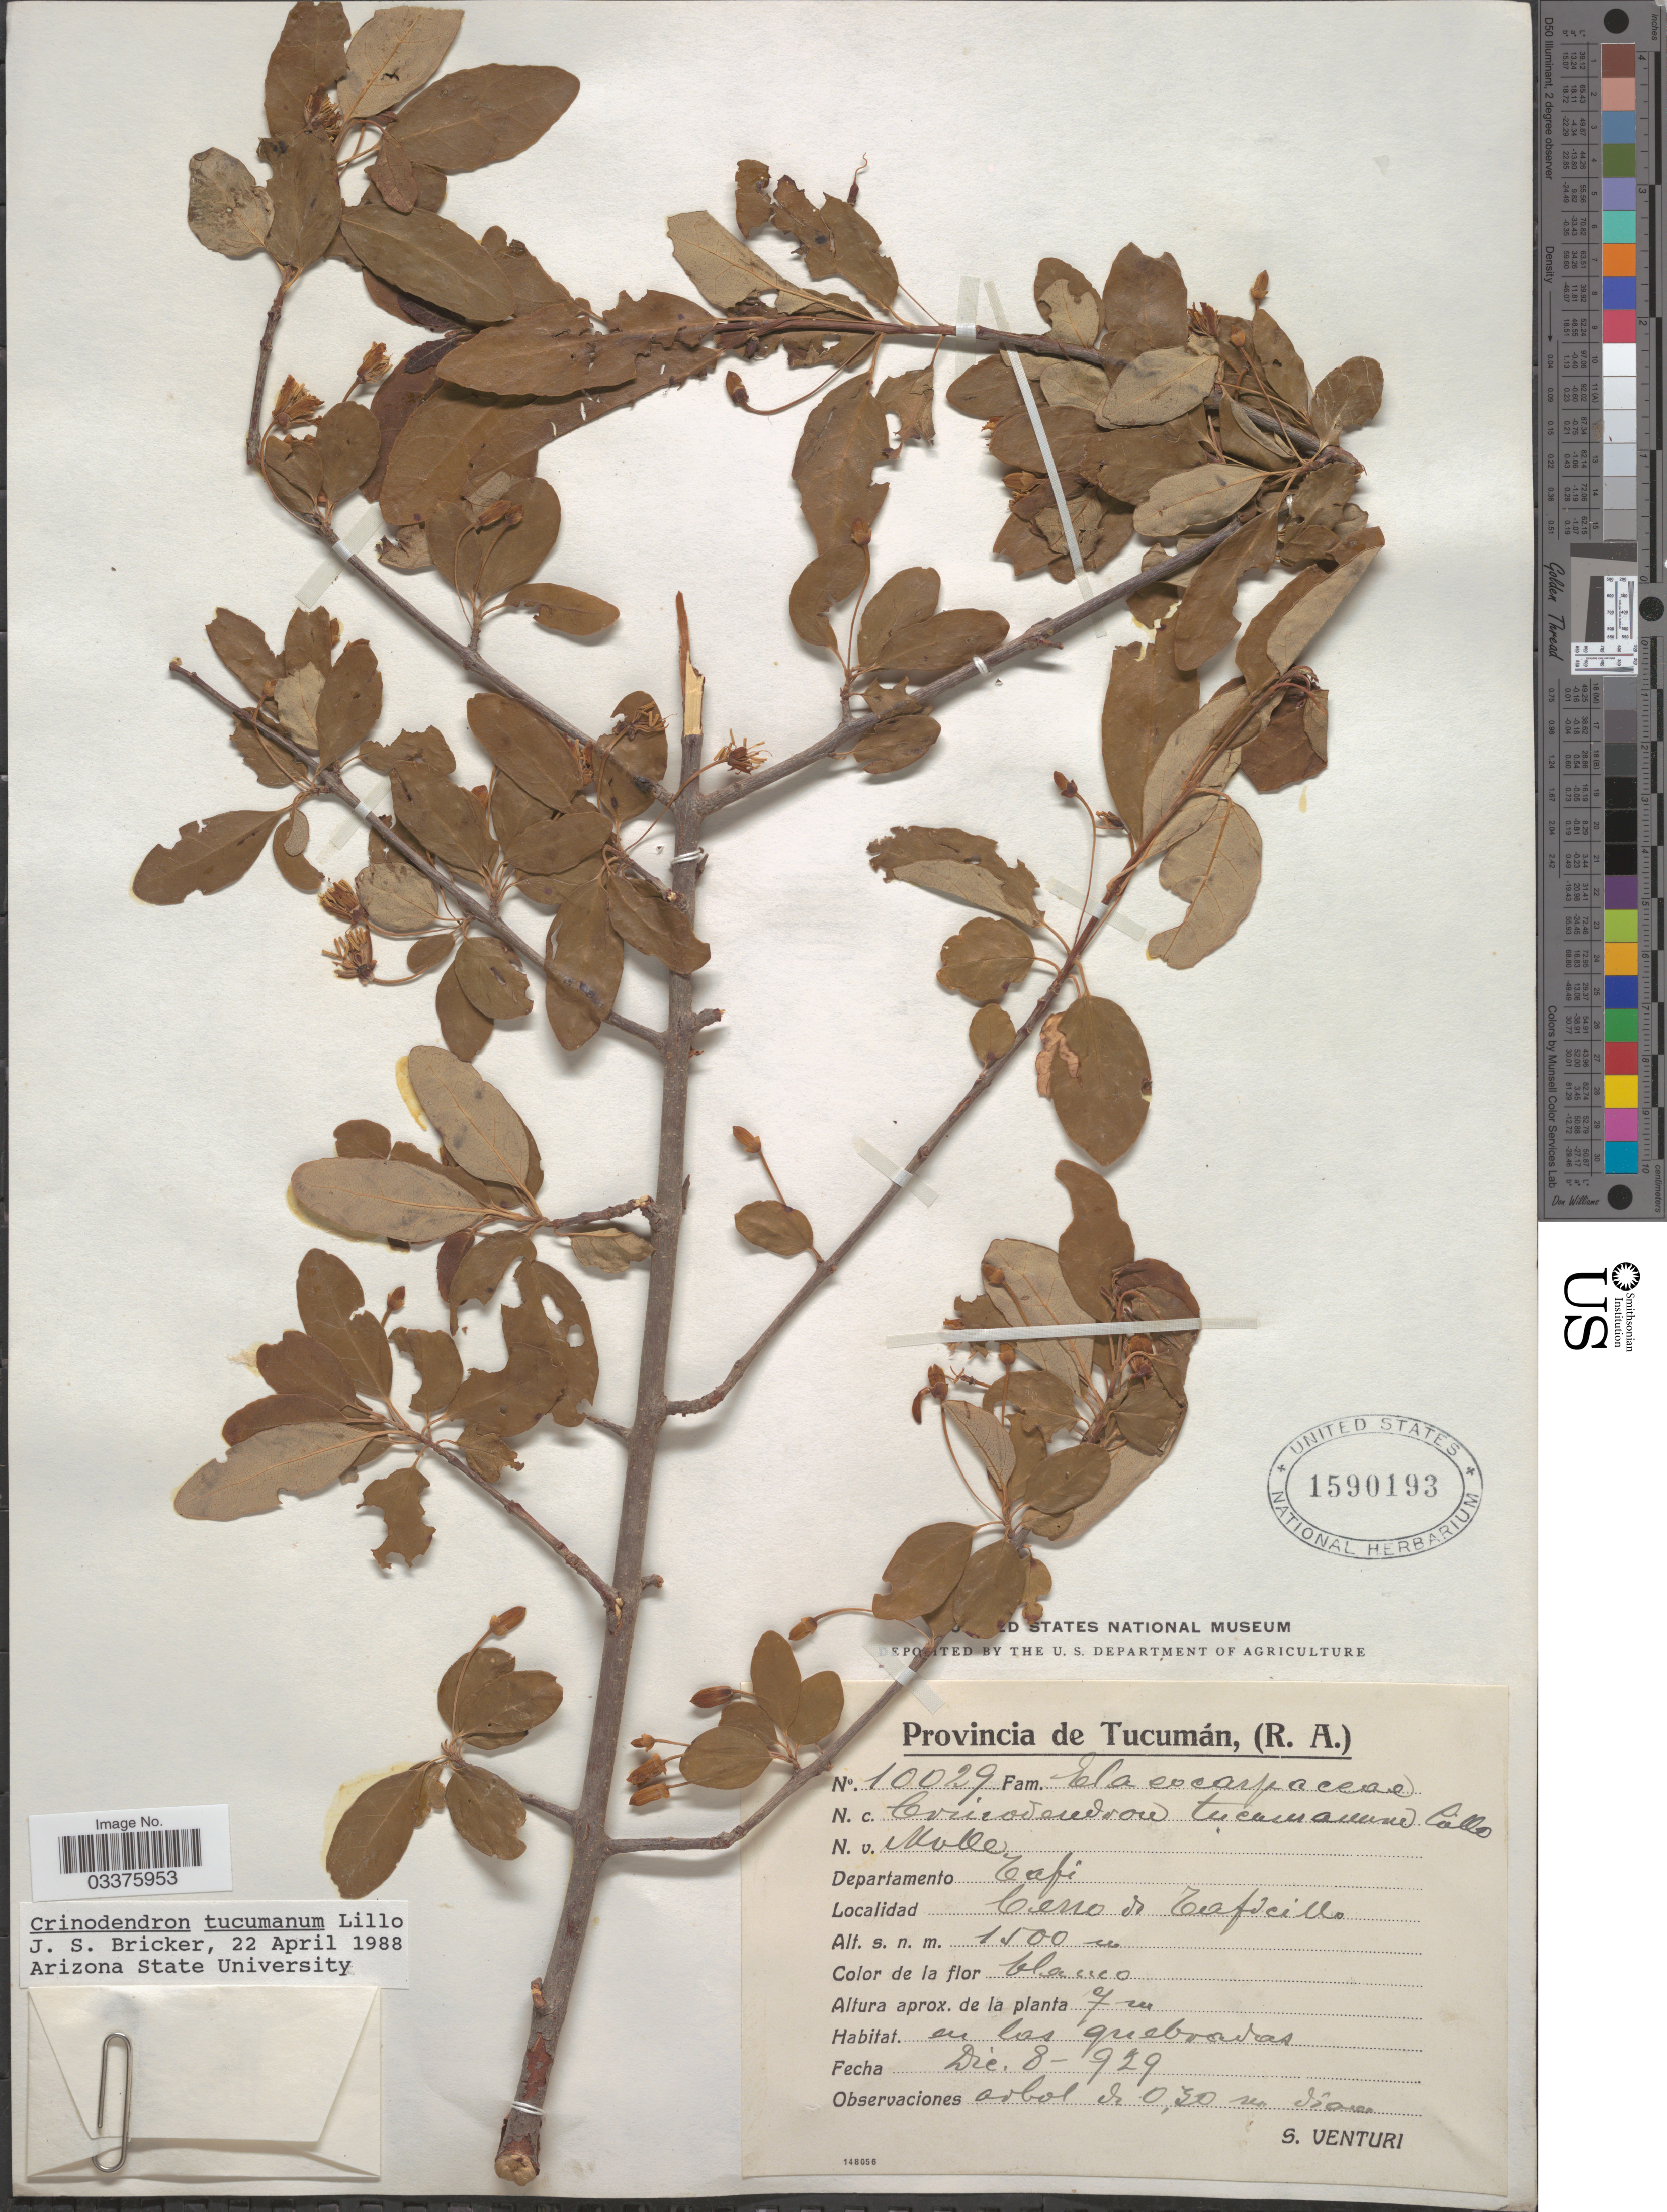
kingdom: Plantae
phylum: Tracheophyta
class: Magnoliopsida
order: Oxalidales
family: Elaeocarpaceae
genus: Crinodendron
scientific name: Crinodendron tucumanum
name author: Lillo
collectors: S. Venturi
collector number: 10029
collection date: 1929-12-08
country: Argentina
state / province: Tucuman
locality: Departamento Tafi. Cerro de Taficillo.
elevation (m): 1500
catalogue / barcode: US 1590193